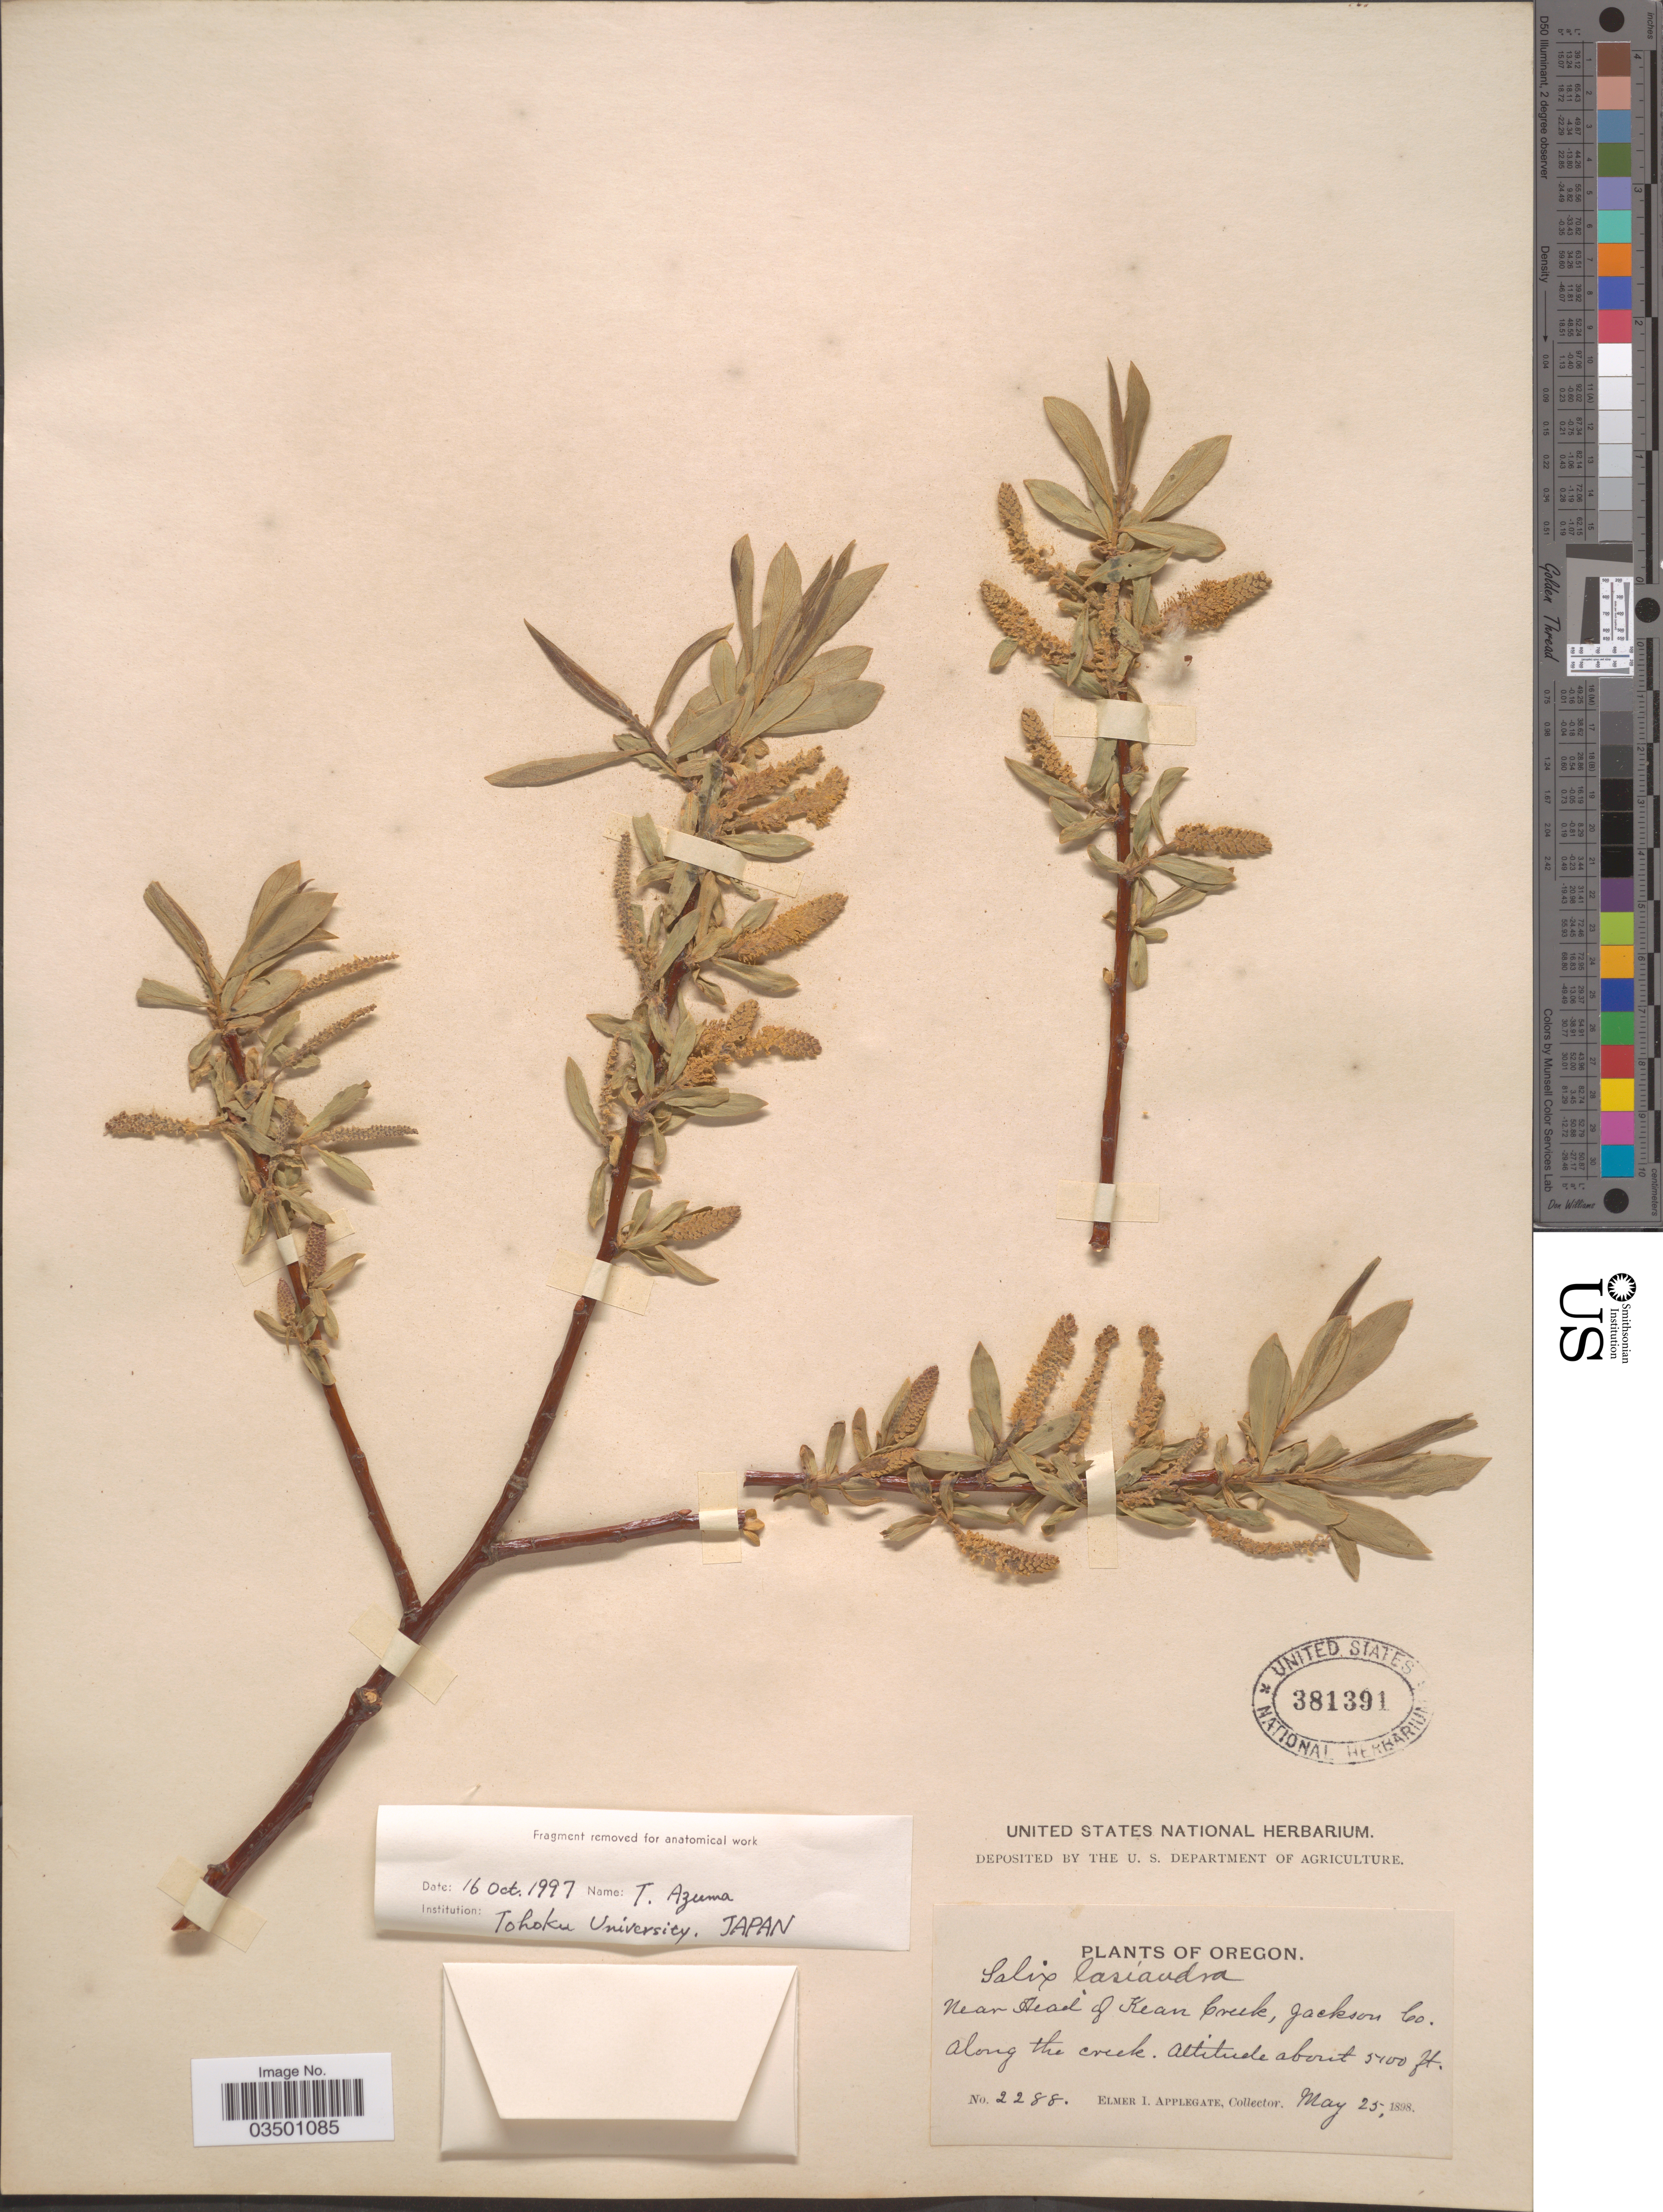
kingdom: Plantae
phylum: Tracheophyta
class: Magnoliopsida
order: Malpighiales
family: Salicaceae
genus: Salix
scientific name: Salix lasiandra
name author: Benth.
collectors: E. I. Applegate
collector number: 2288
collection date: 1898-05-25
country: United States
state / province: Oregon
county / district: Jackson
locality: Near Head of Kean Creek, Jackson Co. Along the creek.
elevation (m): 1554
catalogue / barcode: US 381391